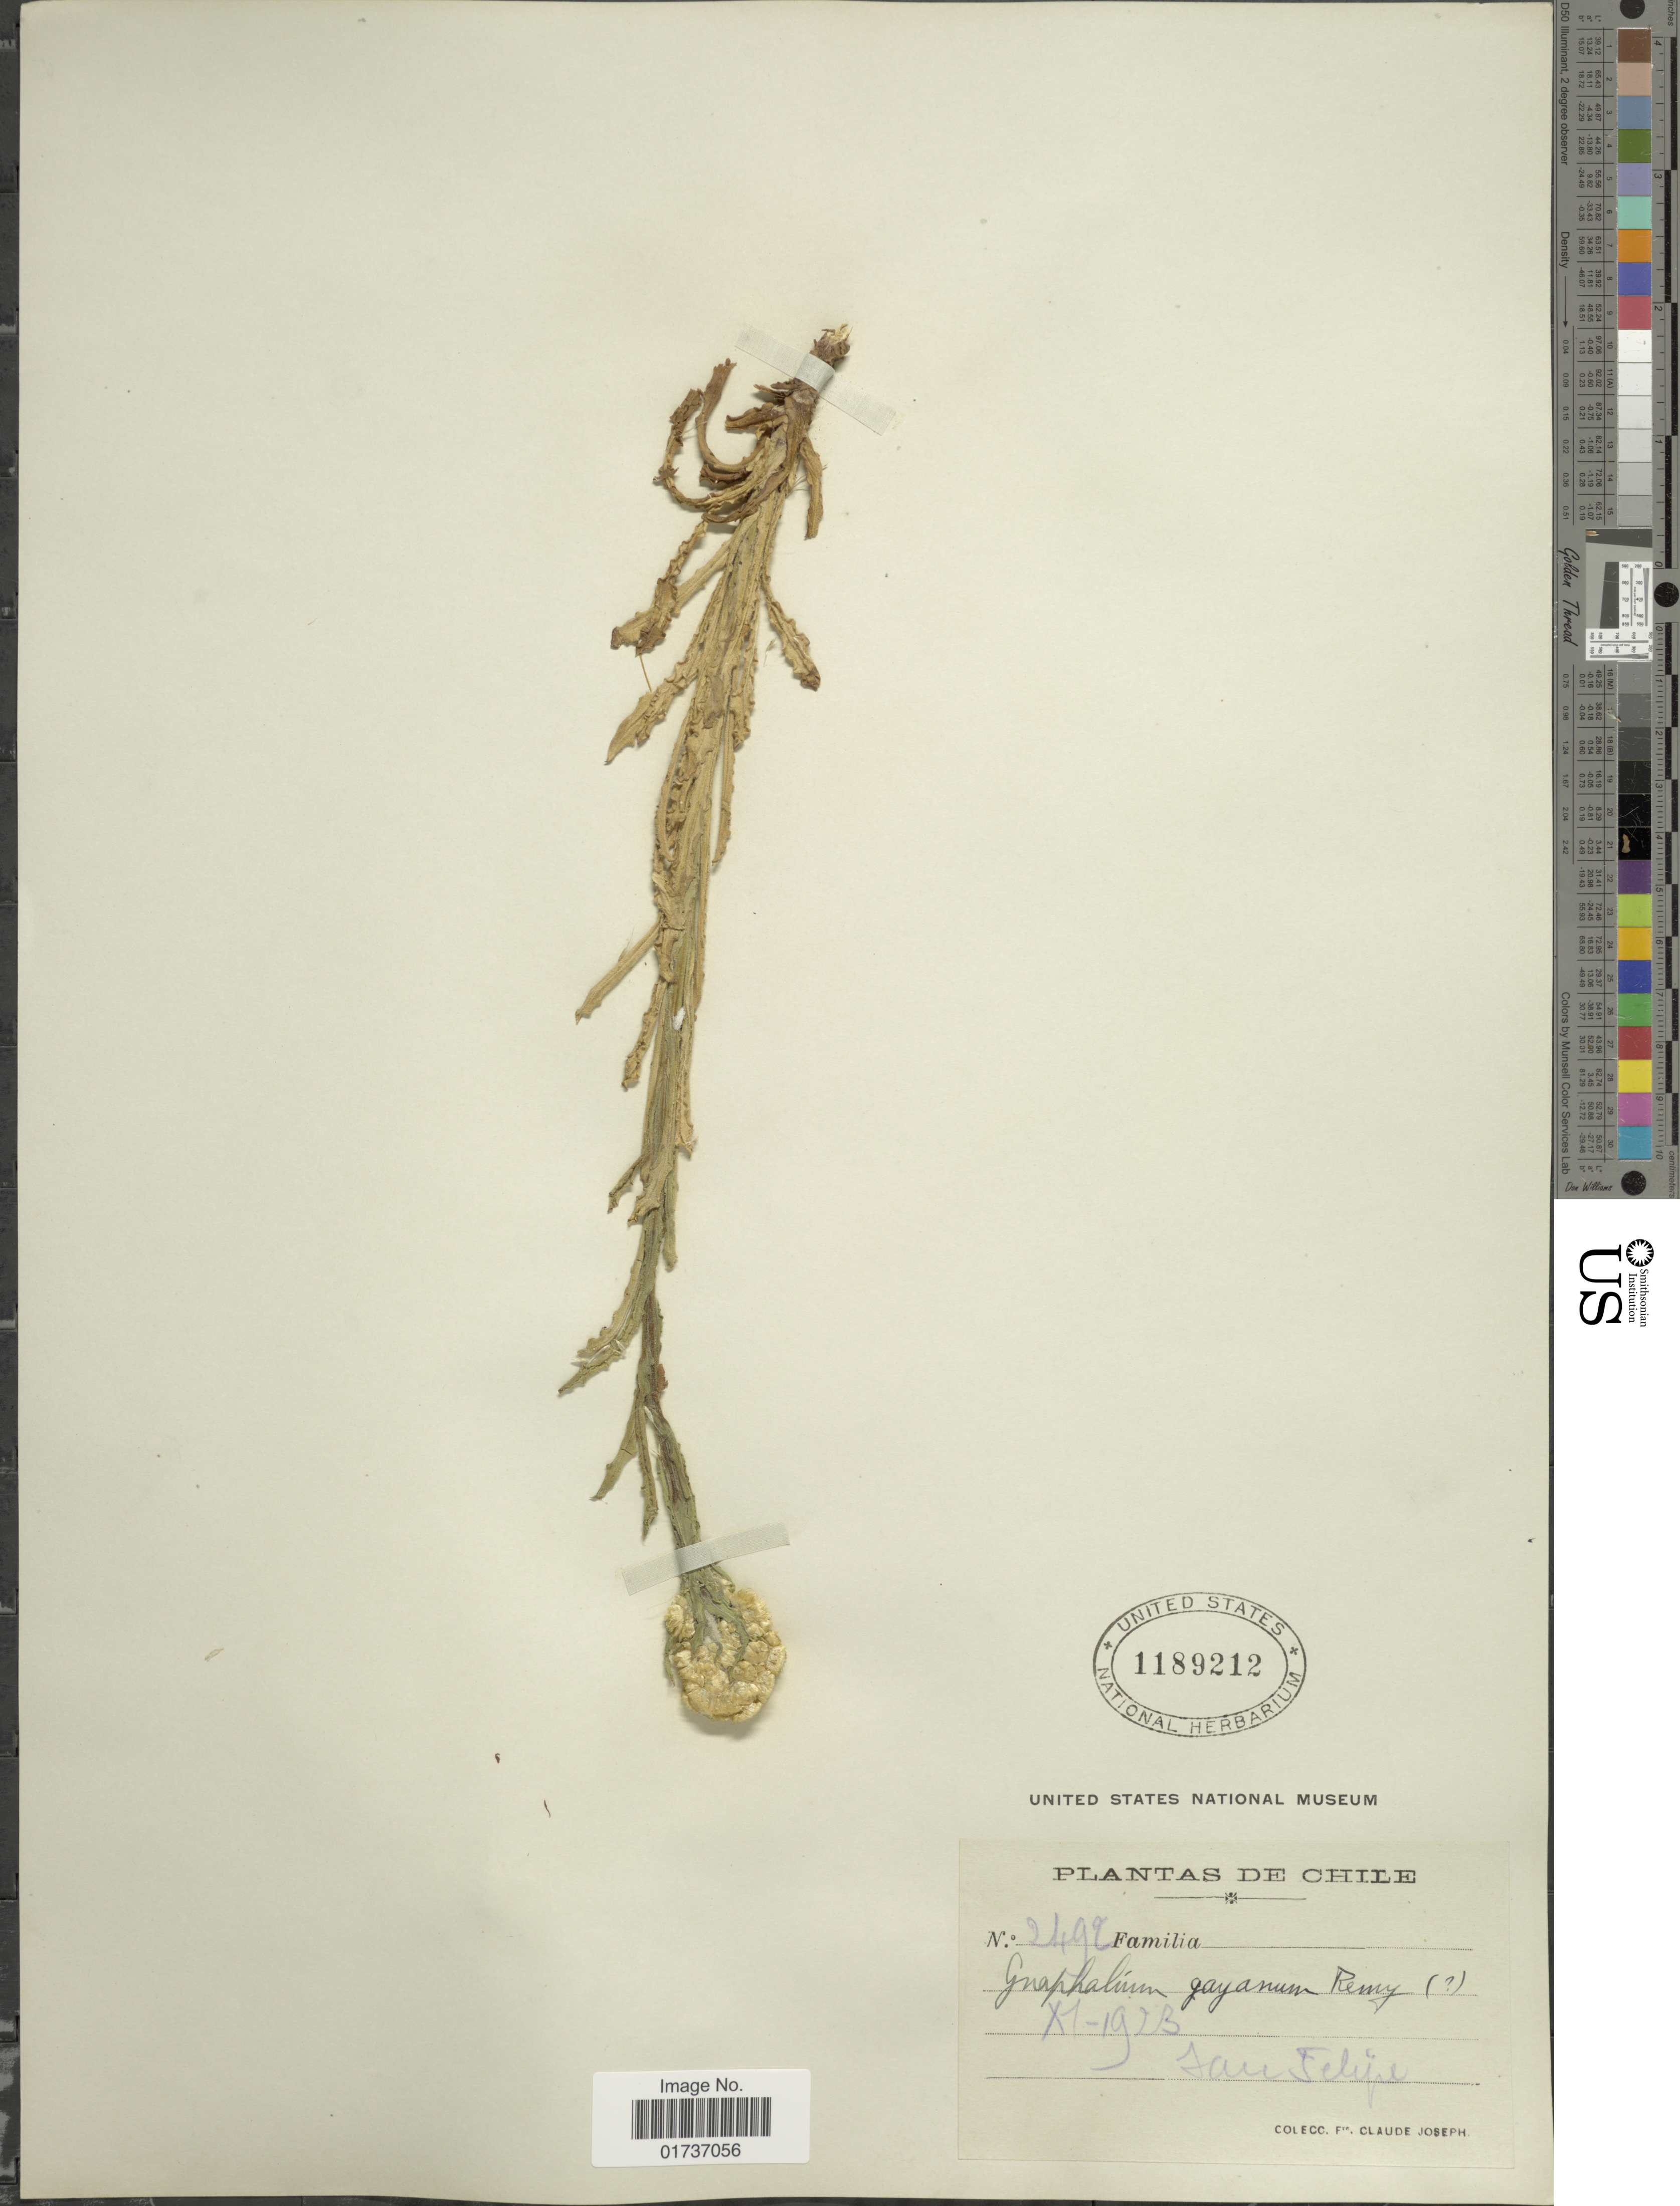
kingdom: Plantae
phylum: Tracheophyta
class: Magnoliopsida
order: Asterales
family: Asteraceae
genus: Gnaphalium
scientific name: Gnaphalium gayanum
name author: J. Rémy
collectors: Frere Claude Joseph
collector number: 2492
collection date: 1923-11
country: Chile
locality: San Felipe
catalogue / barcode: US 1189212